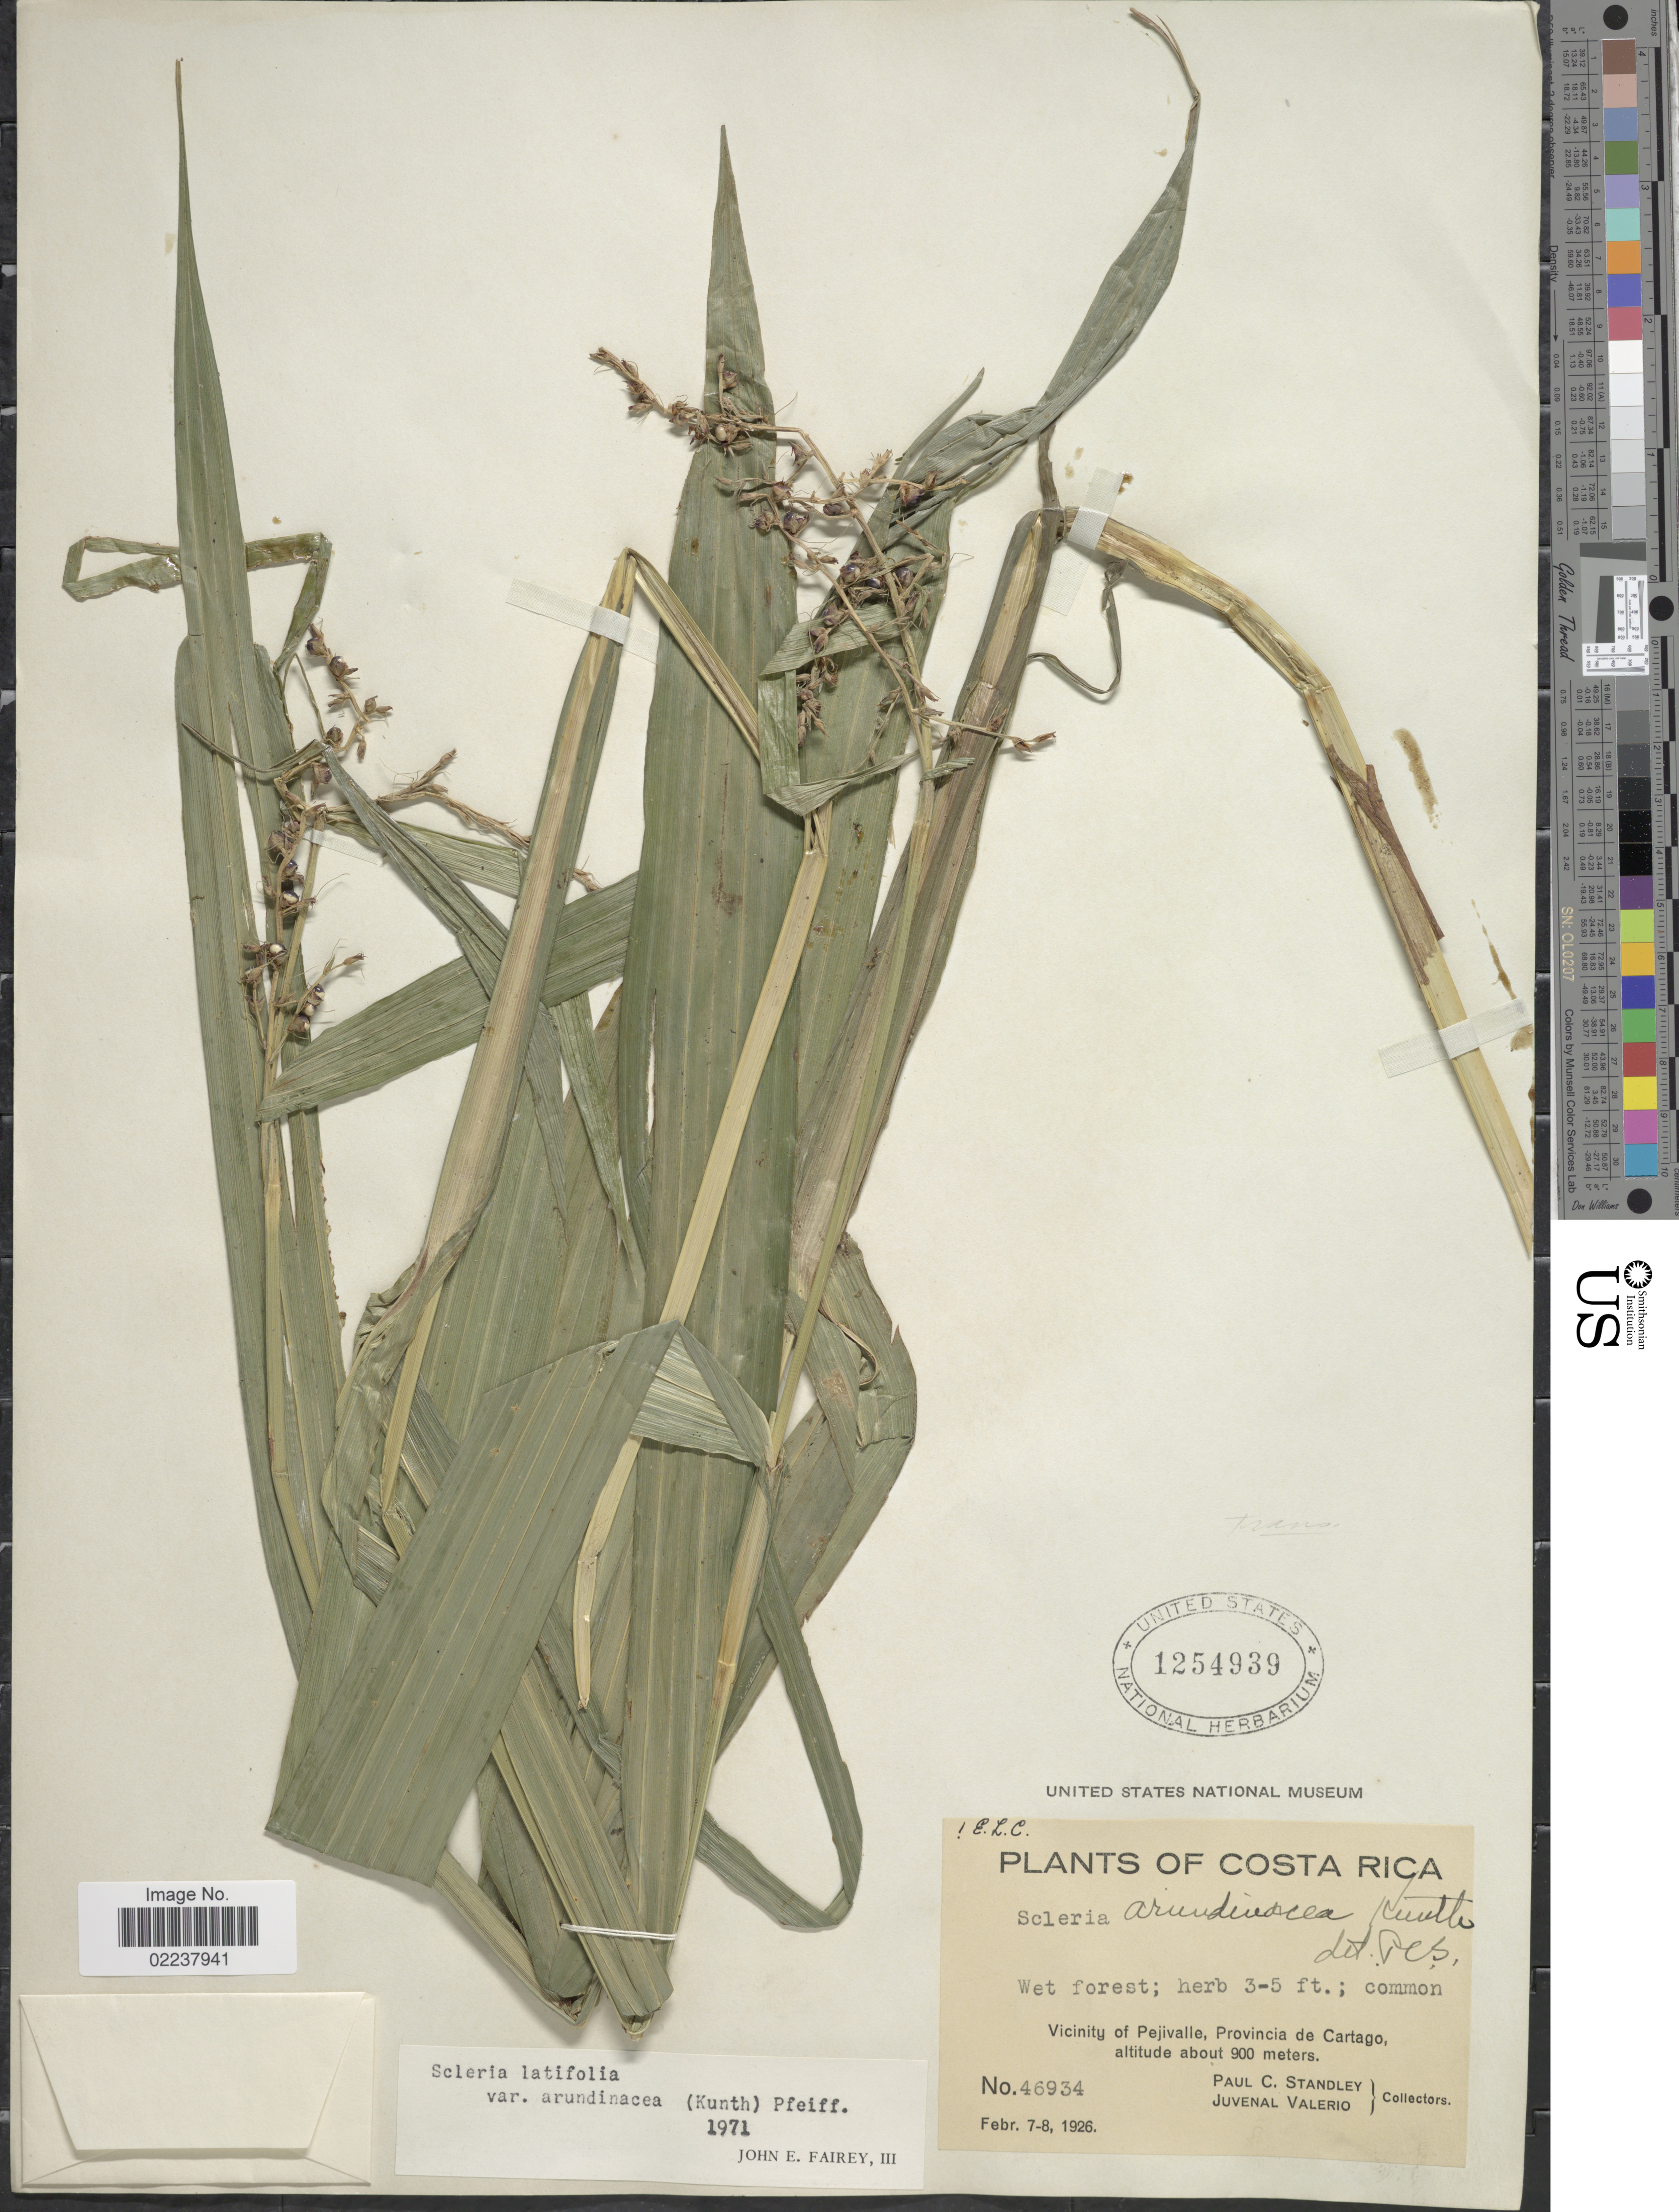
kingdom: Plantae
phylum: Tracheophyta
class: Liliopsida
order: Poales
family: Cyperaceae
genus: Scleria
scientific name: Scleria latifolia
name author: Sw.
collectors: P. C. Standley & J. Valerio R.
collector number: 46934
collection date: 1926-02-07/1926-02-08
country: Costa Rica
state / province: Cartago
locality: Vicinity of Pejivalle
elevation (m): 900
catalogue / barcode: US 1254939